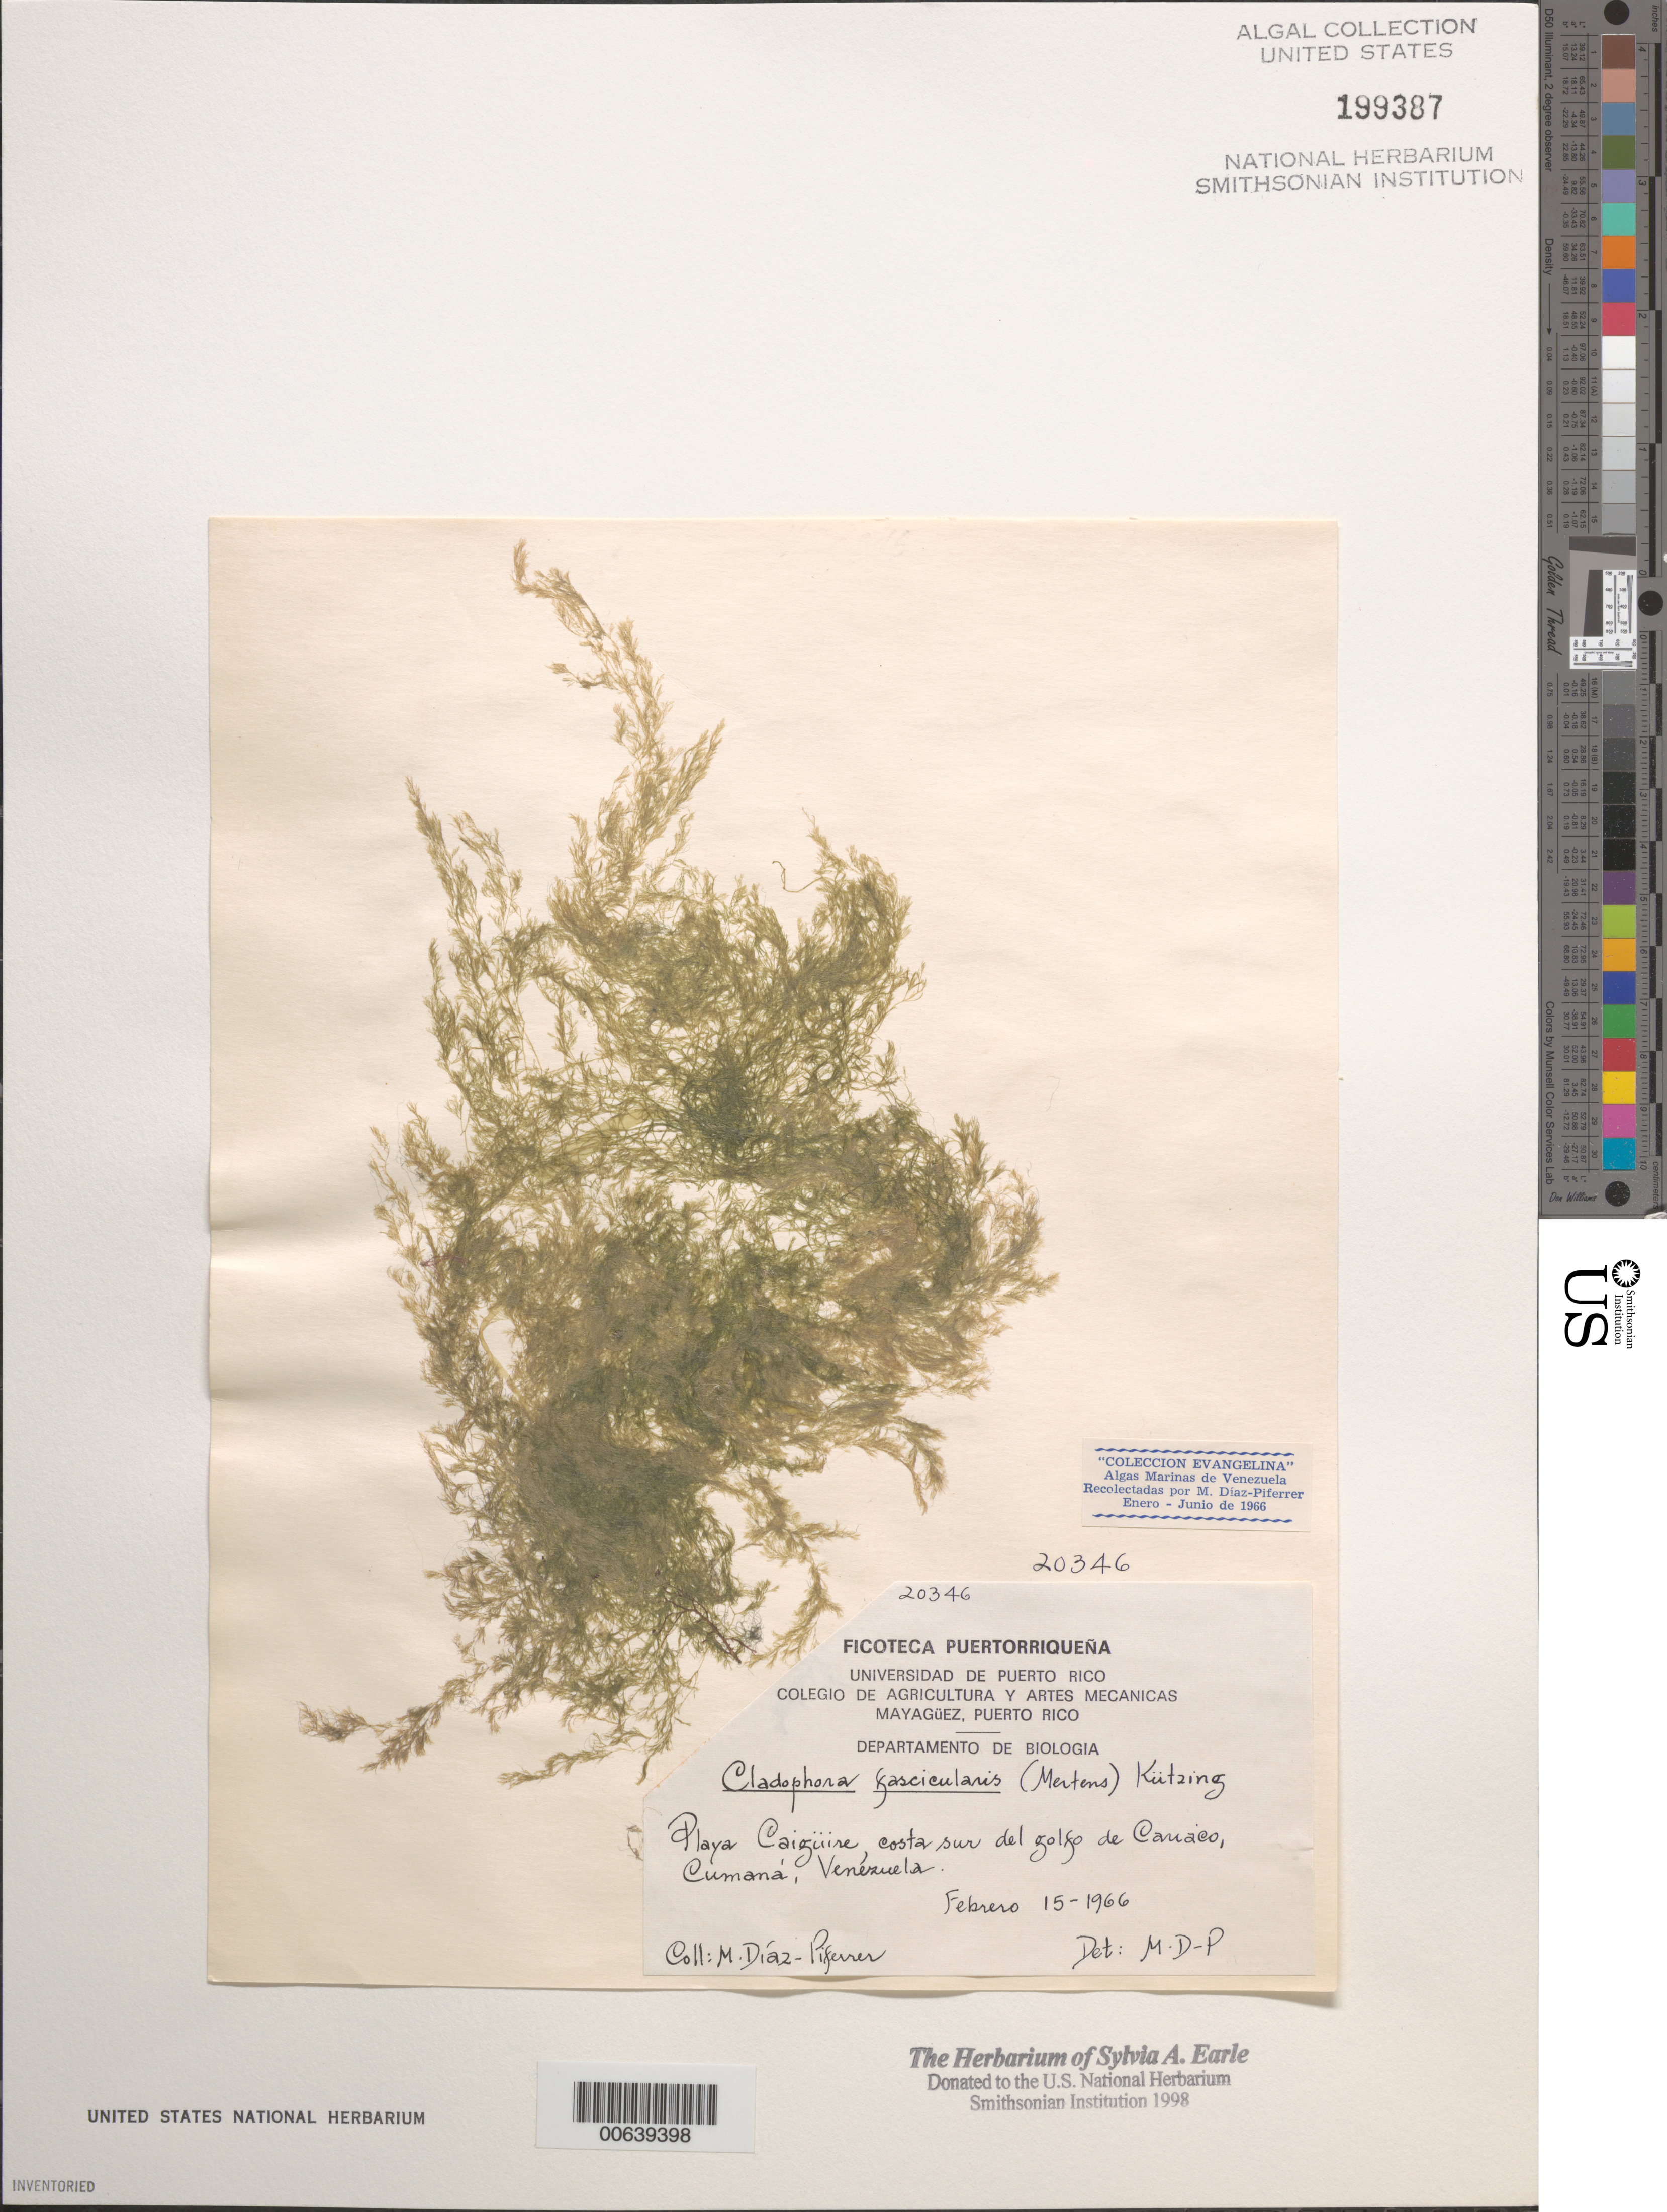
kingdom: Plantae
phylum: Chlorophyta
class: Ulvophyceae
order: Ulvales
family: Ulvaceae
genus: Ulva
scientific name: Ulva linza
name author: L.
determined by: Algae name updating Project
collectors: M. Diaz-Piferrer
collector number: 20346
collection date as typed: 15 Feb 1966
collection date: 1966-02-15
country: Venezuela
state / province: Sucre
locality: Playa Caiguire, Golfo de Cariaco, Cumana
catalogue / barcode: US 199387